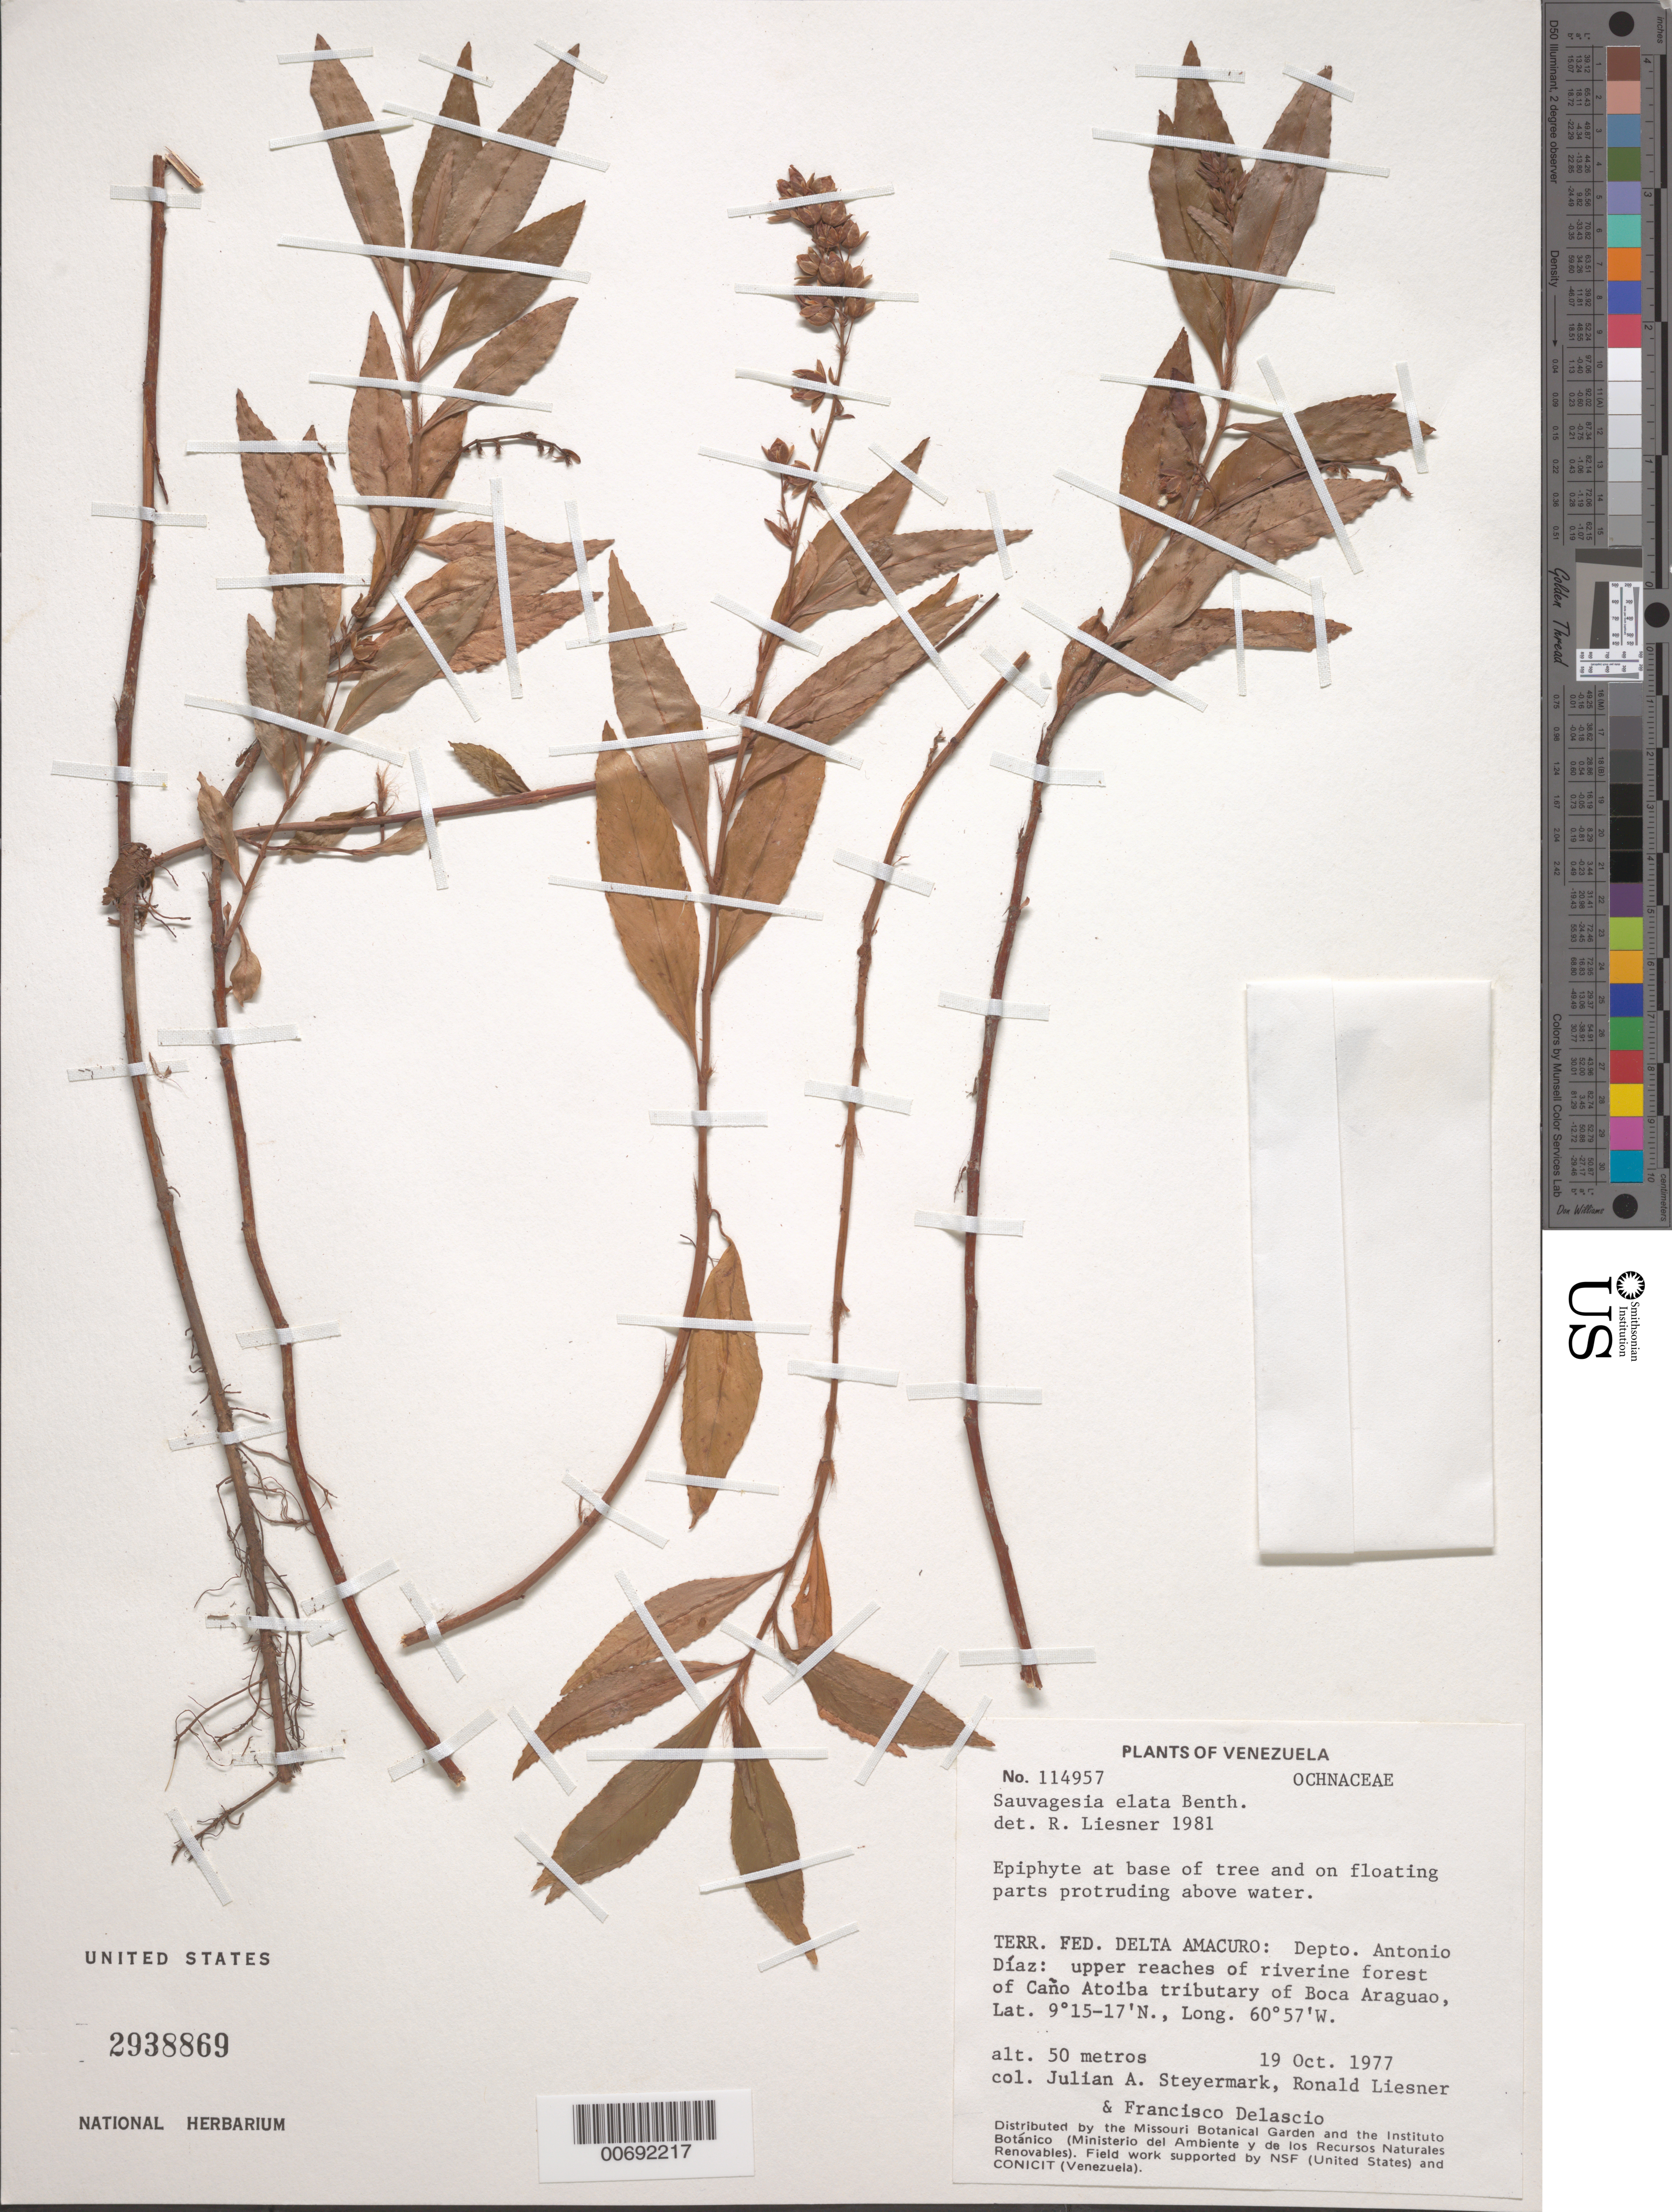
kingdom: Plantae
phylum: Tracheophyta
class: Magnoliopsida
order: Malpighiales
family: Ochnaceae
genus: Sauvagesia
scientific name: Sauvagesia elata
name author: Benth.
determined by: Liesner, R. L.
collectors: J. Steyermark, R. L. Liesner & F. Delascio C.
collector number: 114957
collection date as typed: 19-Oct-77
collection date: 1977-10-19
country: Venezuela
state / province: Delta Amacuro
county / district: Antonio Díaz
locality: Caño Atoiba tributary of Boca Araguao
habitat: Base of tree & on floating parts above water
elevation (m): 50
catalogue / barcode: US 2938869